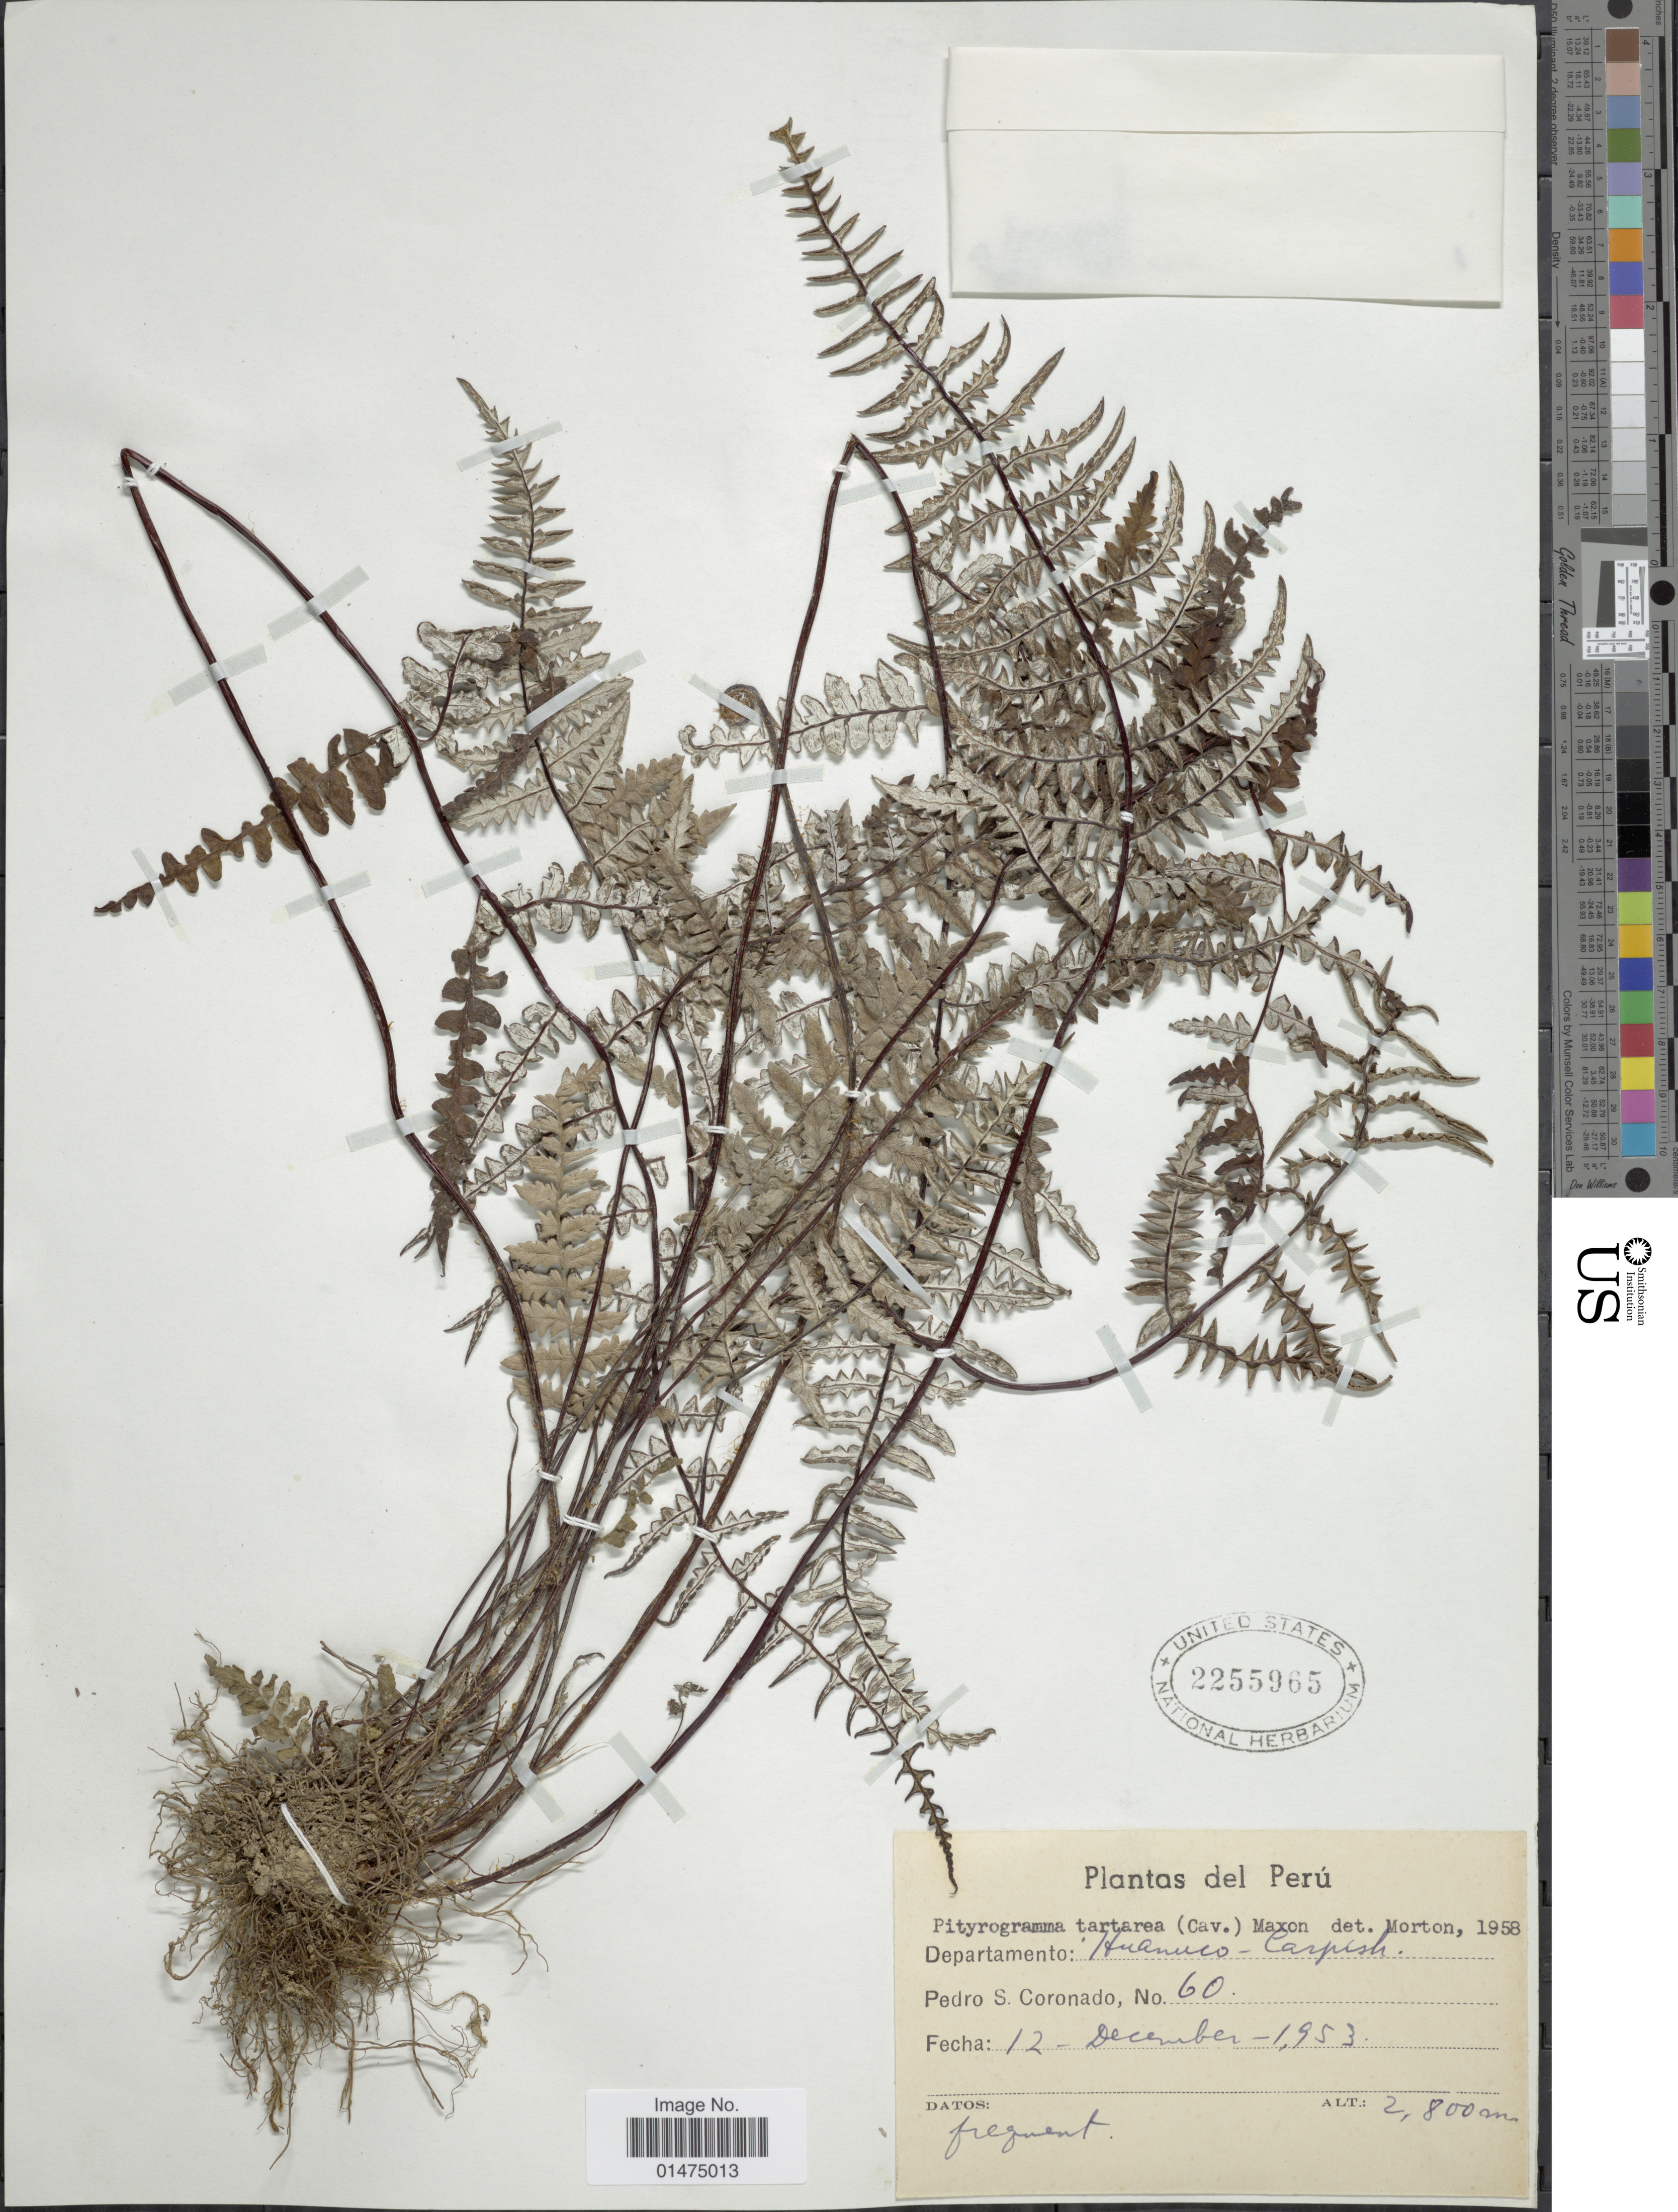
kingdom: Plantae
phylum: Tracheophyta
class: Polypodiopsida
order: Polypodiales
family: Pteridaceae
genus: Pityrogramma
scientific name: Pityrogramma ebenea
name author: (L.) Proctor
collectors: P. Coronado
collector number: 60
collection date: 1953-12-12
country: Peru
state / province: Huánuco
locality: Departamento: Huanuco-Carpish.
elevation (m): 2800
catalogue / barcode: US 2255965